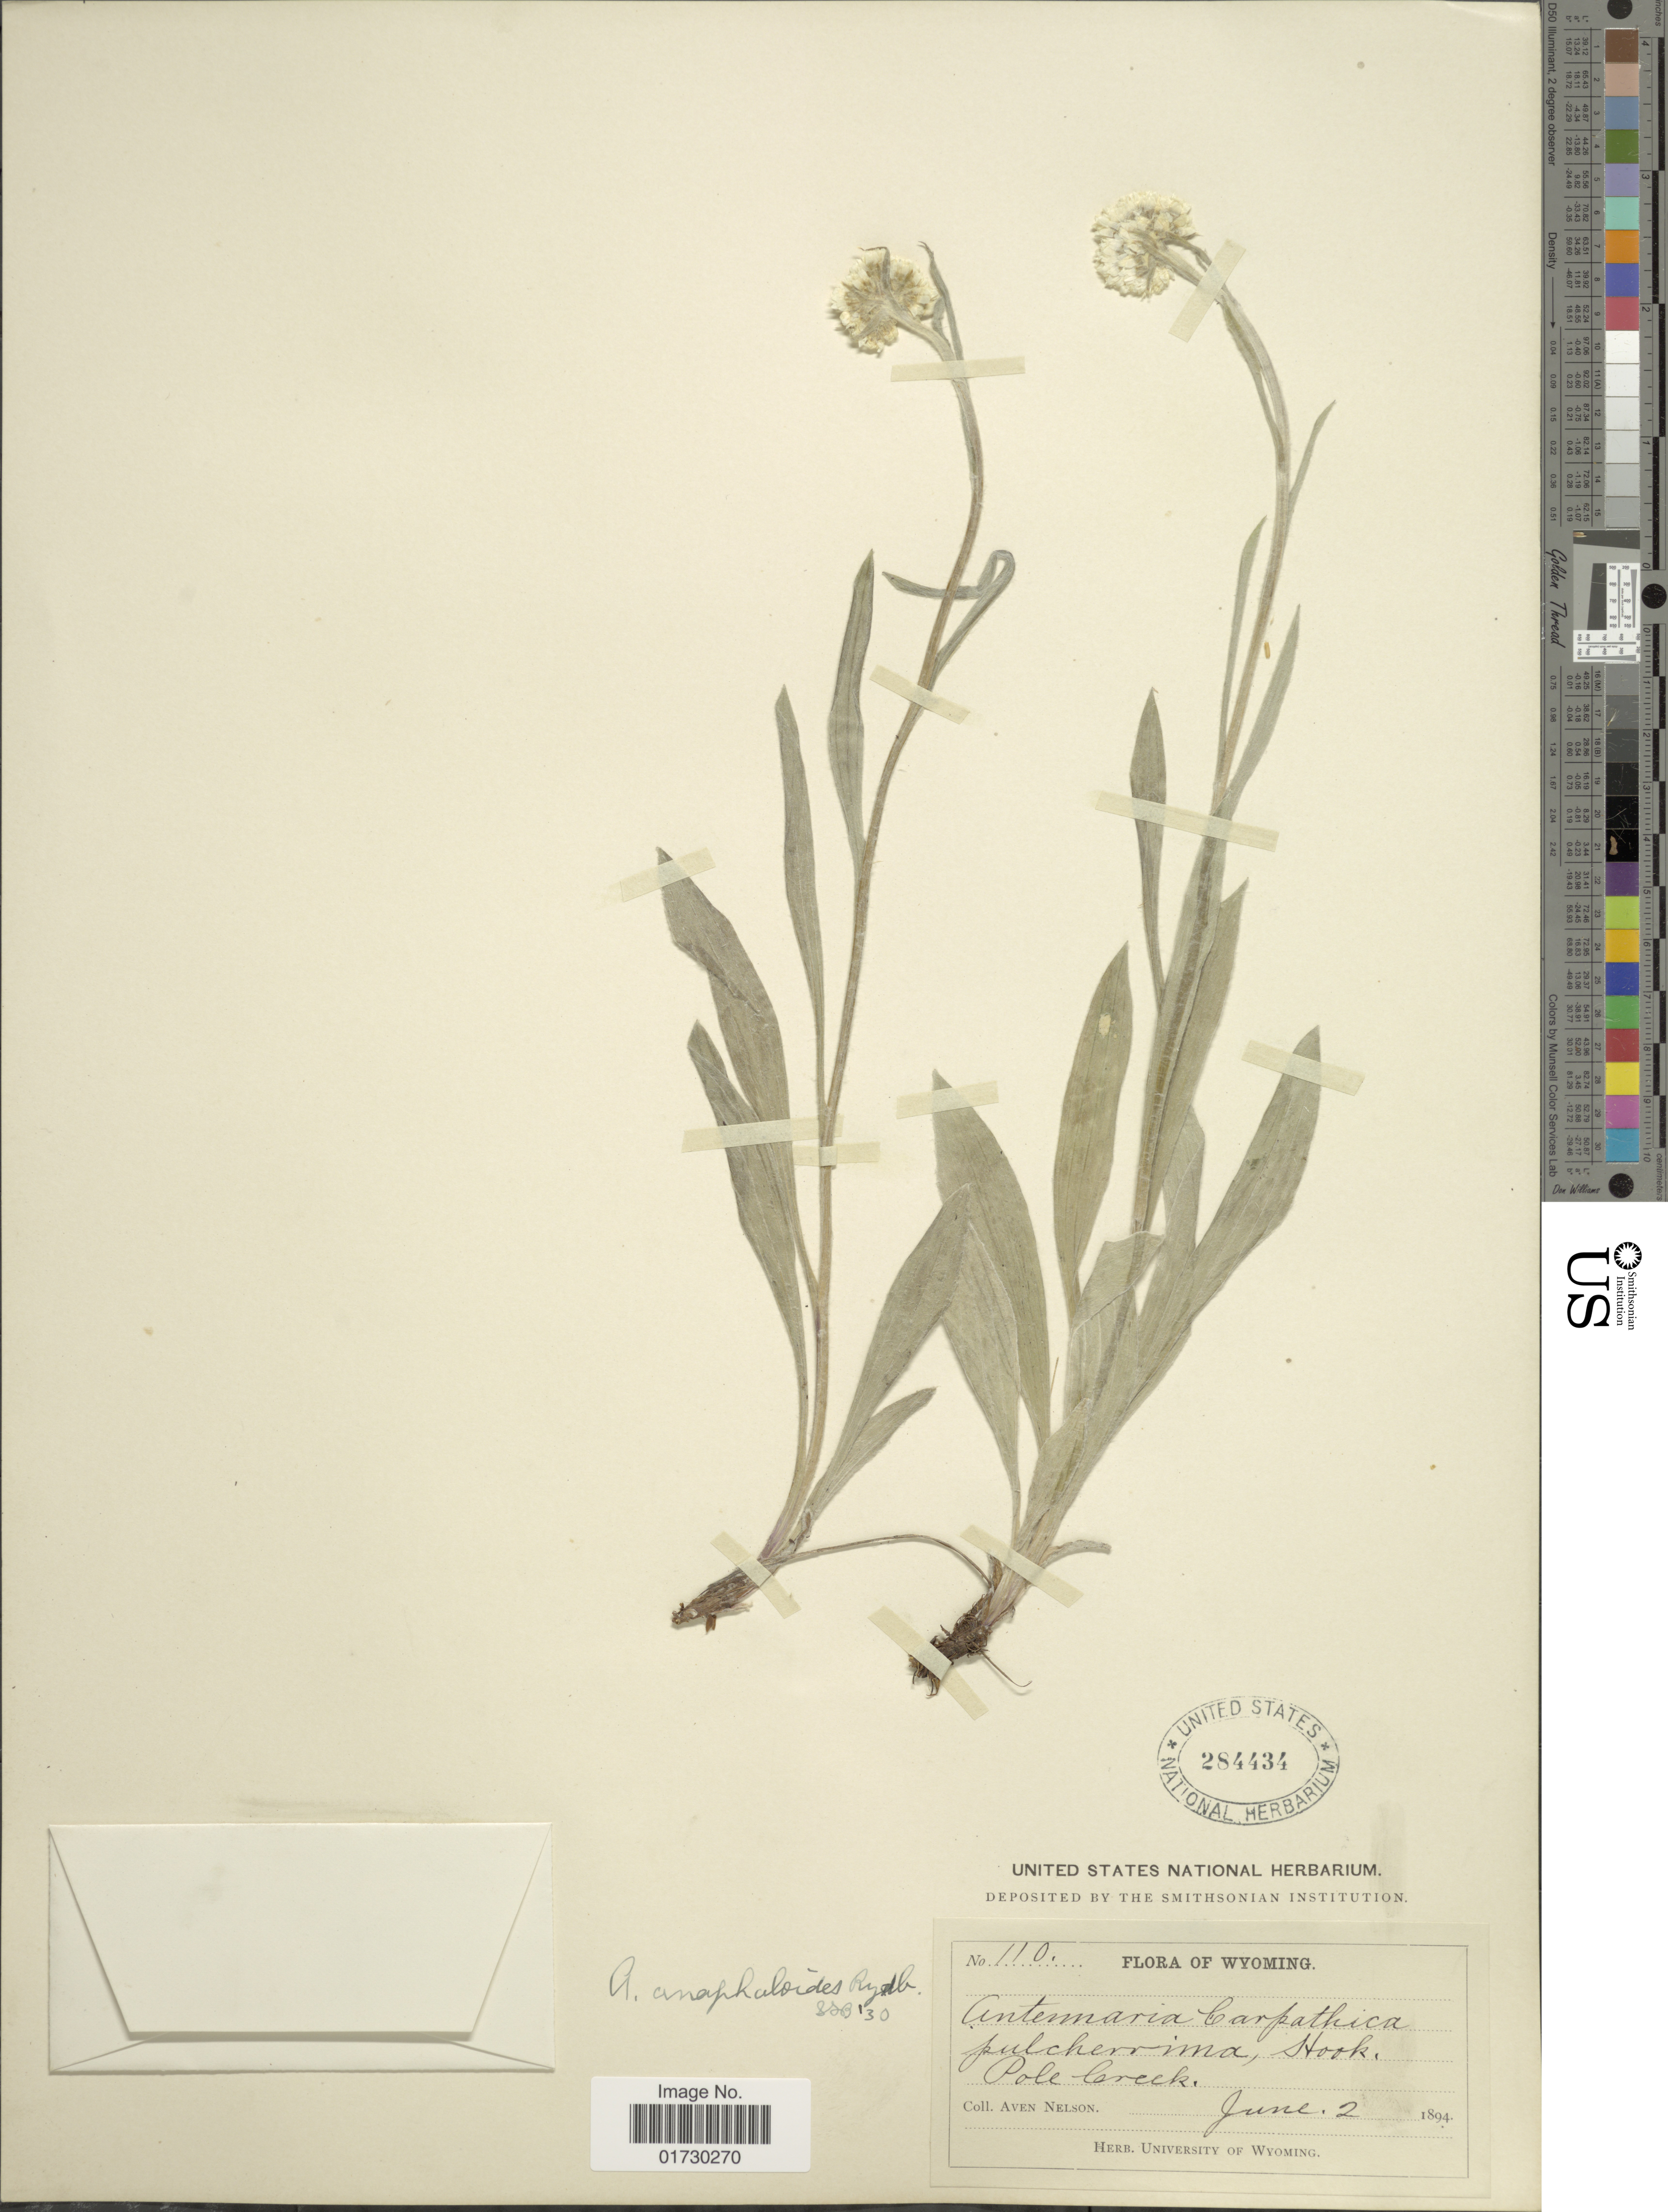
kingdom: Plantae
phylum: Tracheophyta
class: Magnoliopsida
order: Asterales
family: Asteraceae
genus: Antennaria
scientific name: Antennaria anaphaloides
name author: Rydb.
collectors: A. Nelson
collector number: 110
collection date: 1894-06-02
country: United States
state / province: Wyoming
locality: Pole Creek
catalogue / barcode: US 284434